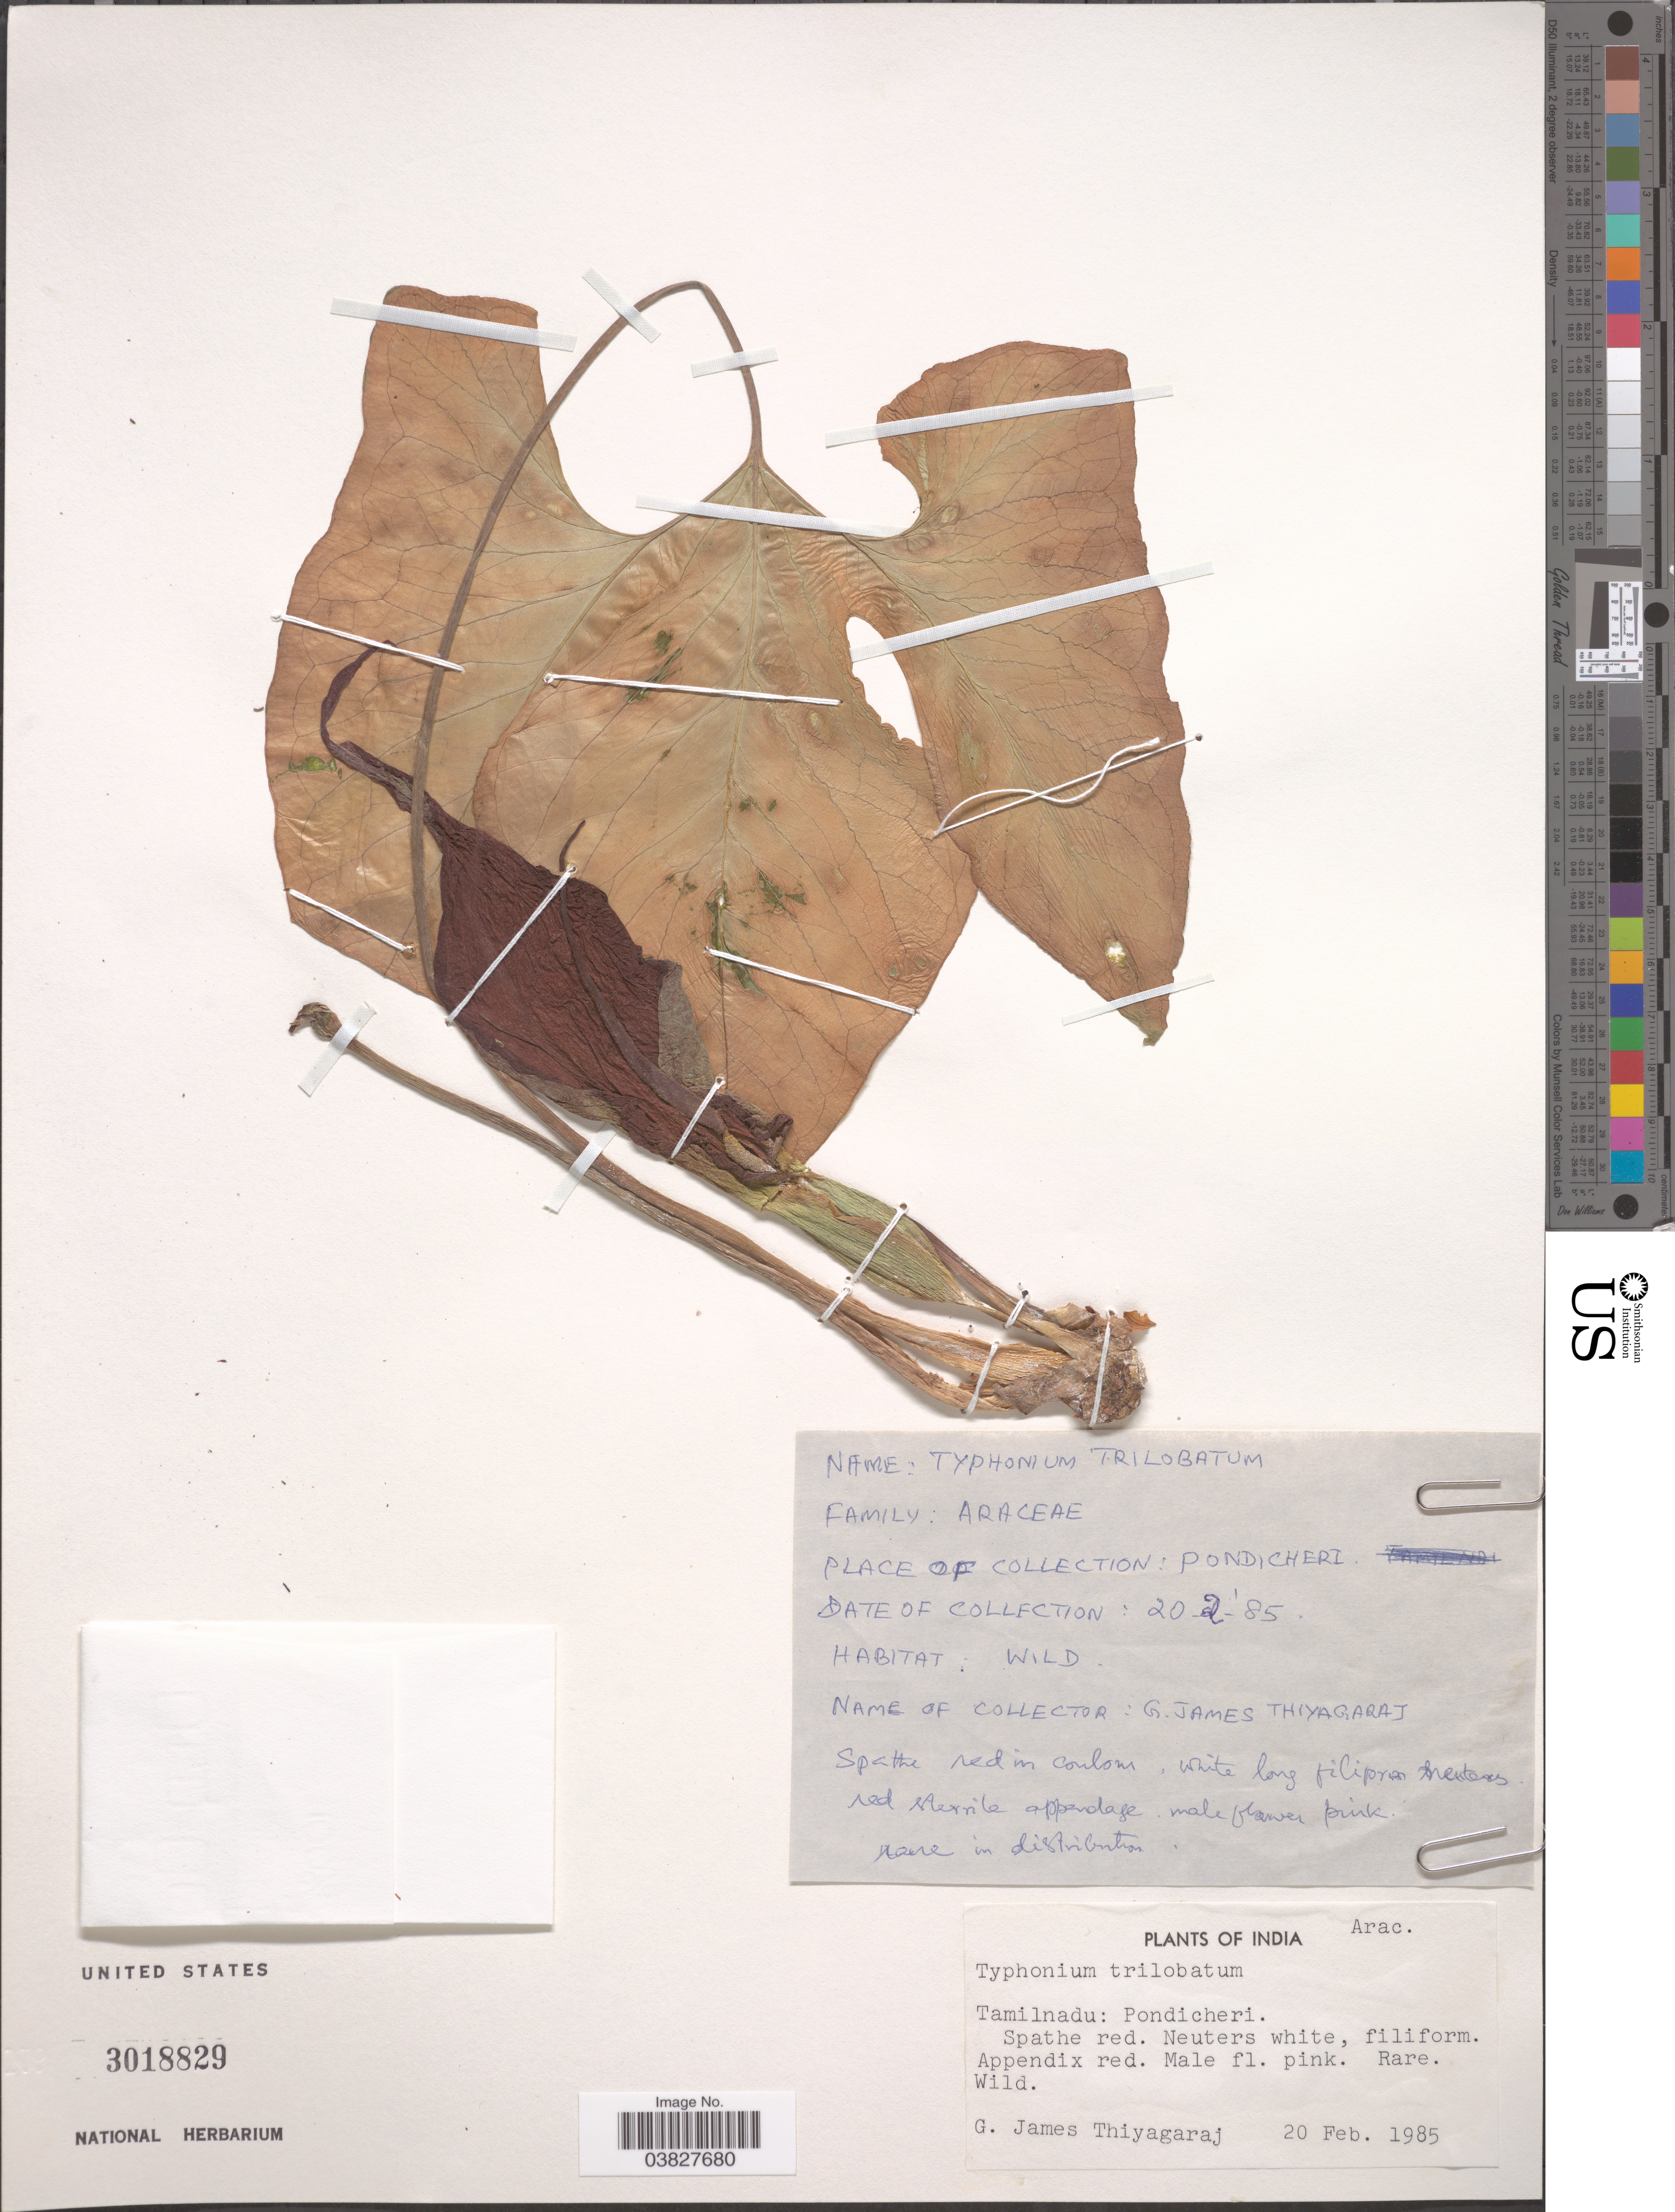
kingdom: Plantae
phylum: Tracheophyta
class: Liliopsida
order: Alismatales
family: Araceae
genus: Typhonium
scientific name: Typhonium trilobatum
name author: (L.) Schott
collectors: G. Thiyagaraj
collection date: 1985-02-20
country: India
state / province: Tamil Nadu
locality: Tamilnadu: Pondicheri.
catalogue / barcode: US 3018829